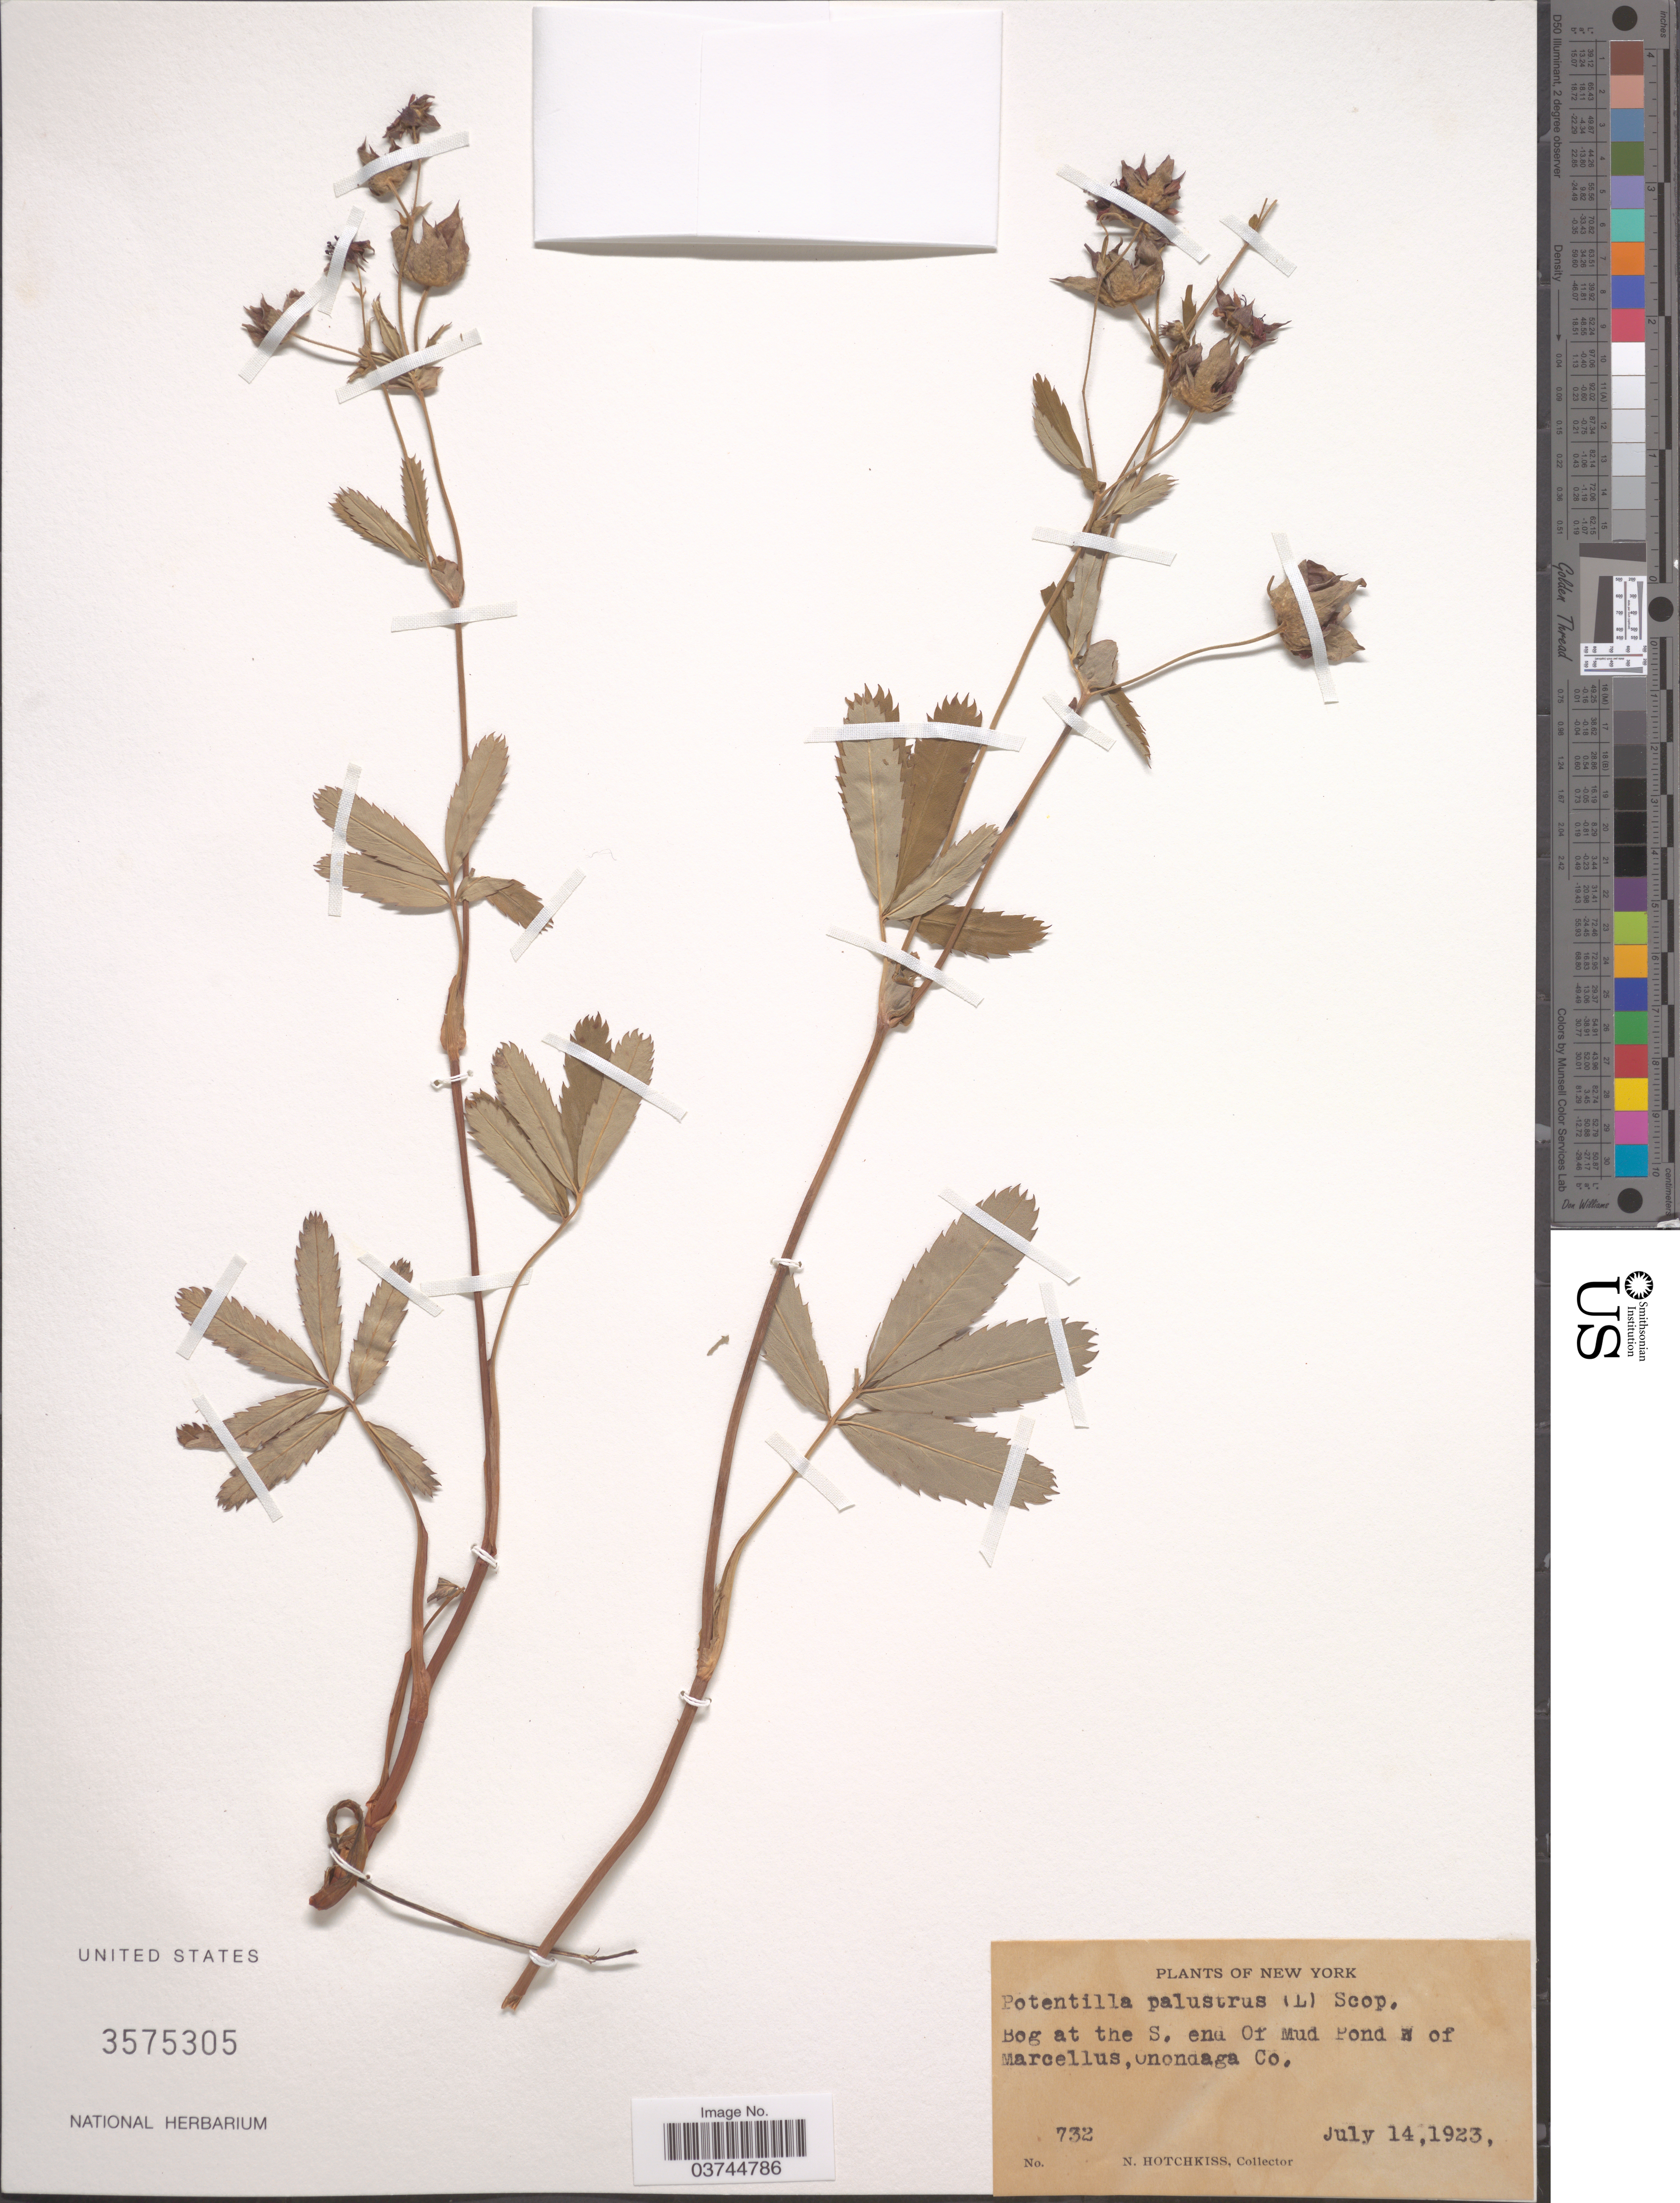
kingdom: Plantae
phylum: Tracheophyta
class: Magnoliopsida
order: Rosales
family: Rosaceae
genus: Comarum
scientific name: Comarum palustre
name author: L.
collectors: N. Hotchkiss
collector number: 732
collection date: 1923-07-14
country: United States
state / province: New York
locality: Bog at the S. end of Mud Pond W of Marcellus, Unondaga Co.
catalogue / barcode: US 3575305